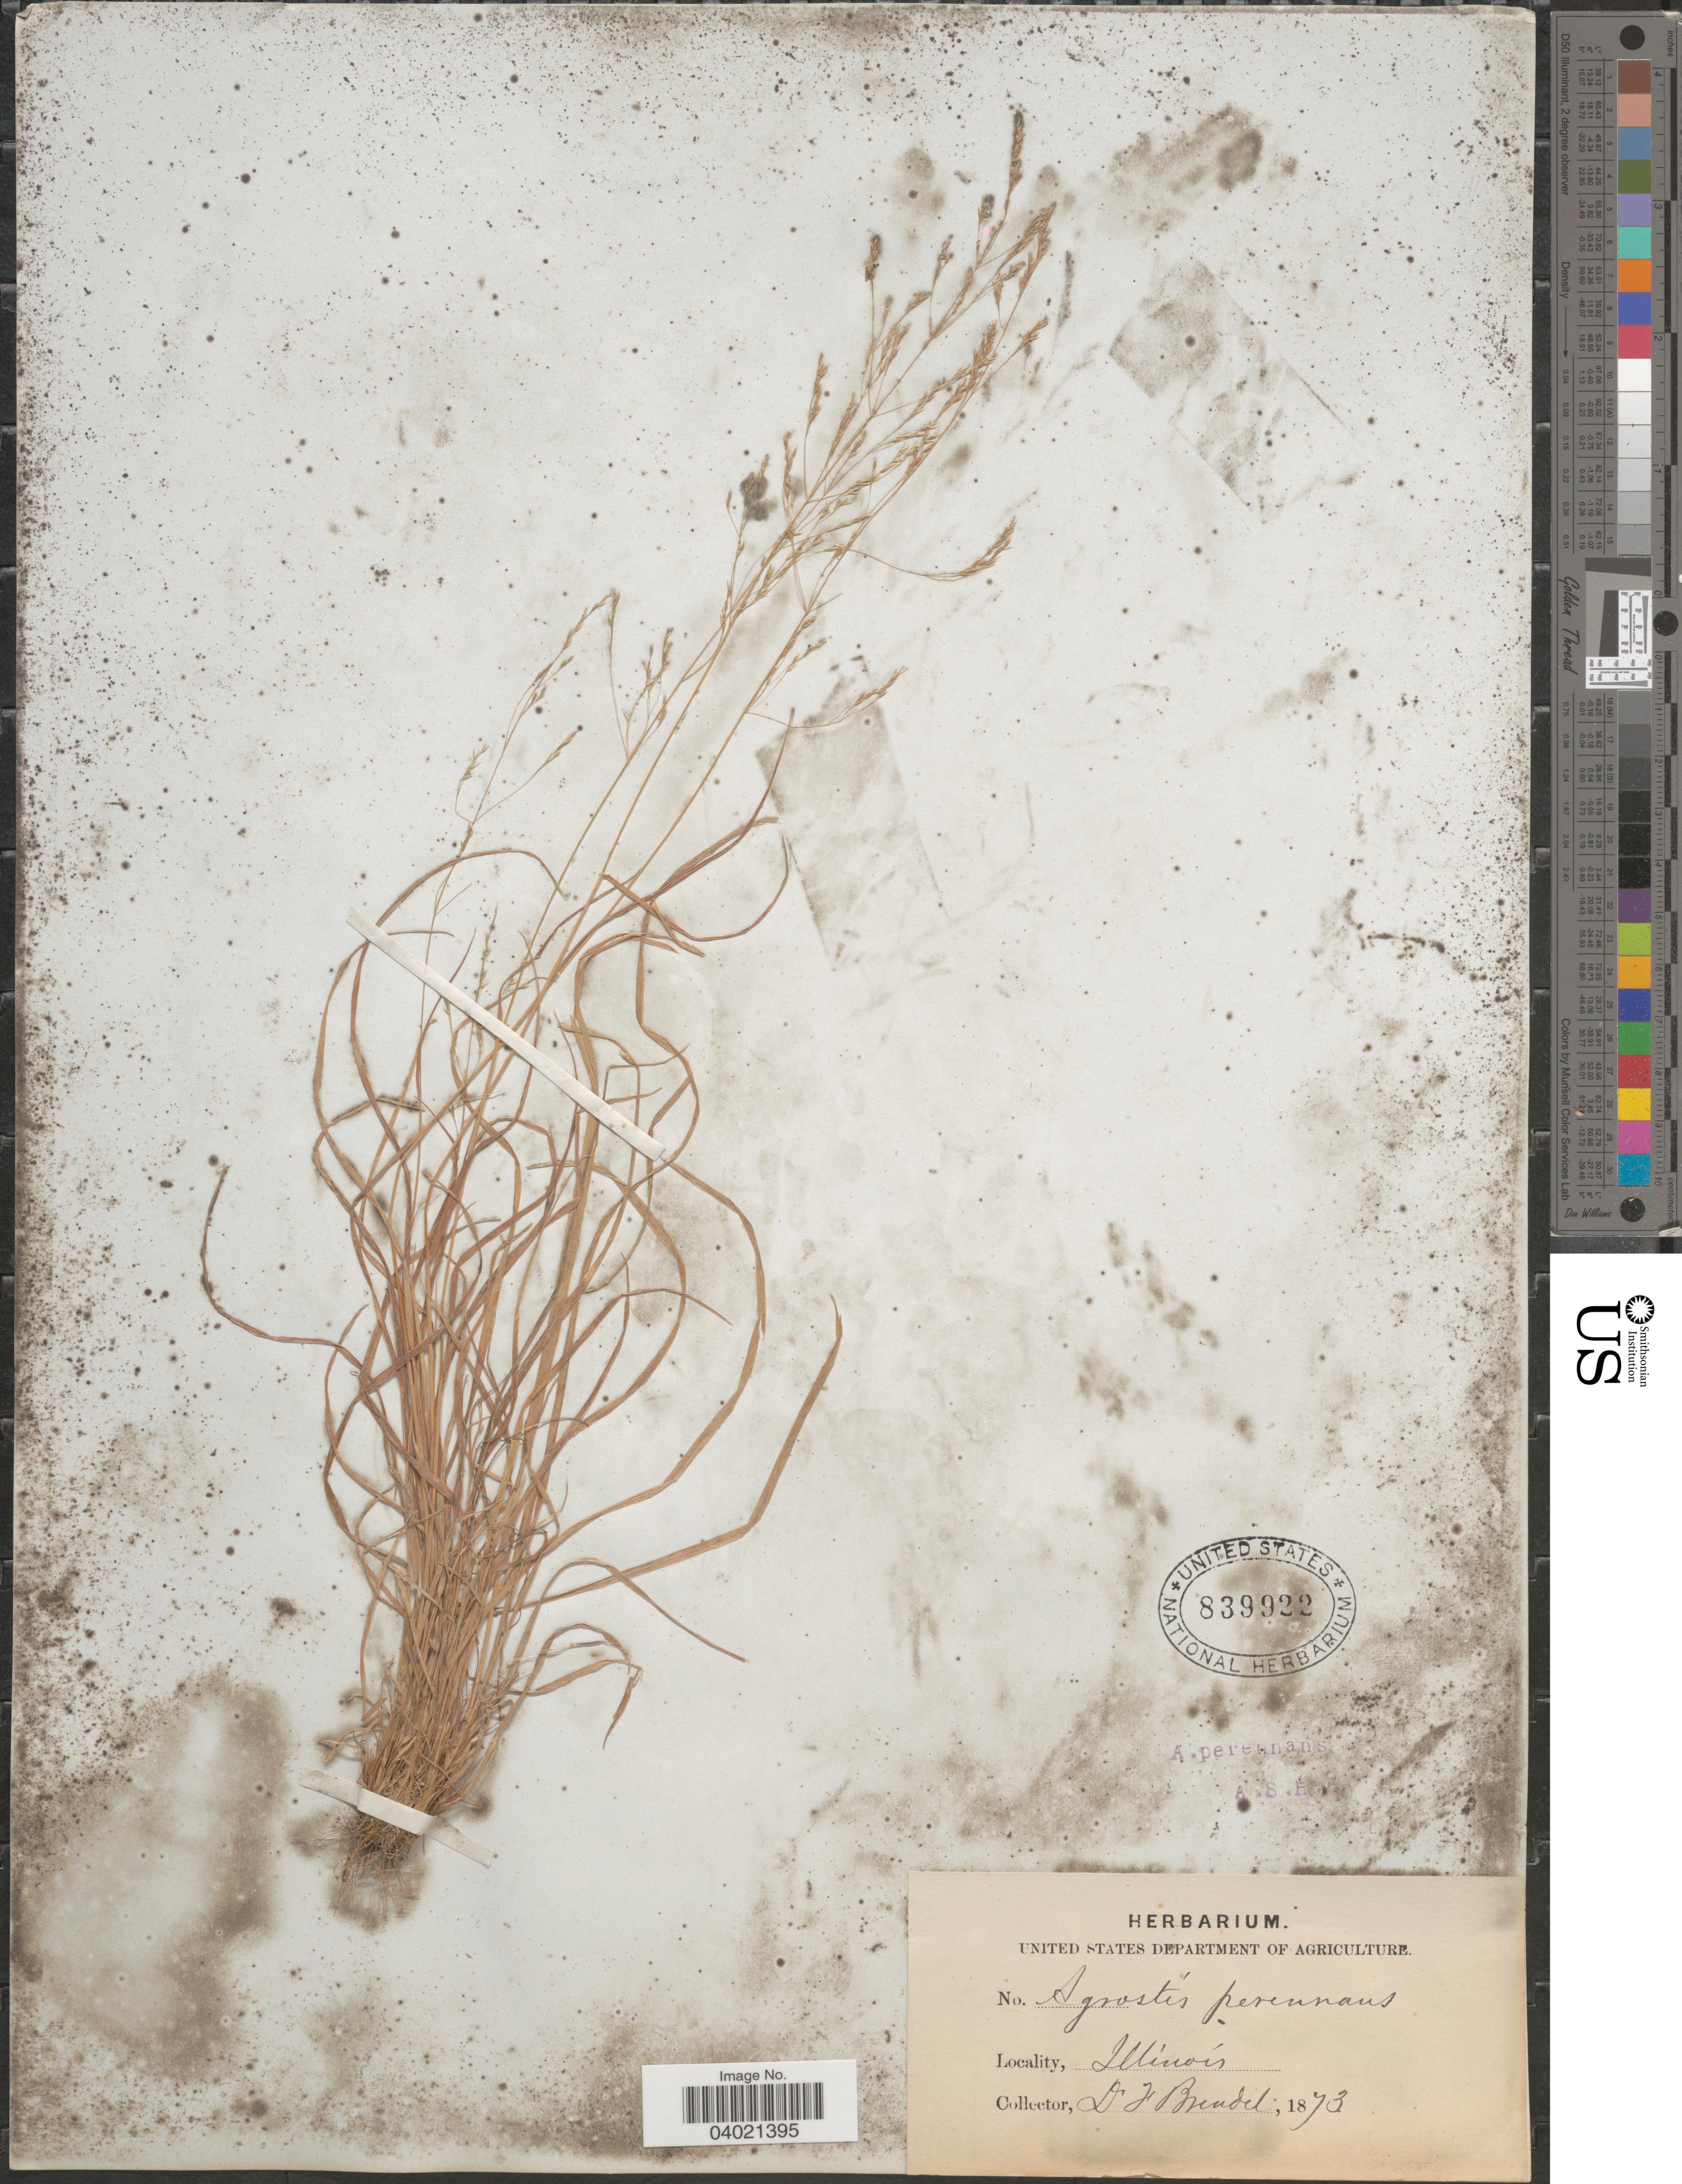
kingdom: Plantae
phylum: Tracheophyta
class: Liliopsida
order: Poales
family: Poaceae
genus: Agrostis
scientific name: Agrostis perennans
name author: (Walter) Tuck.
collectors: F. Brendel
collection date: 1873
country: United States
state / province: Illinois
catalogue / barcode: US 839922